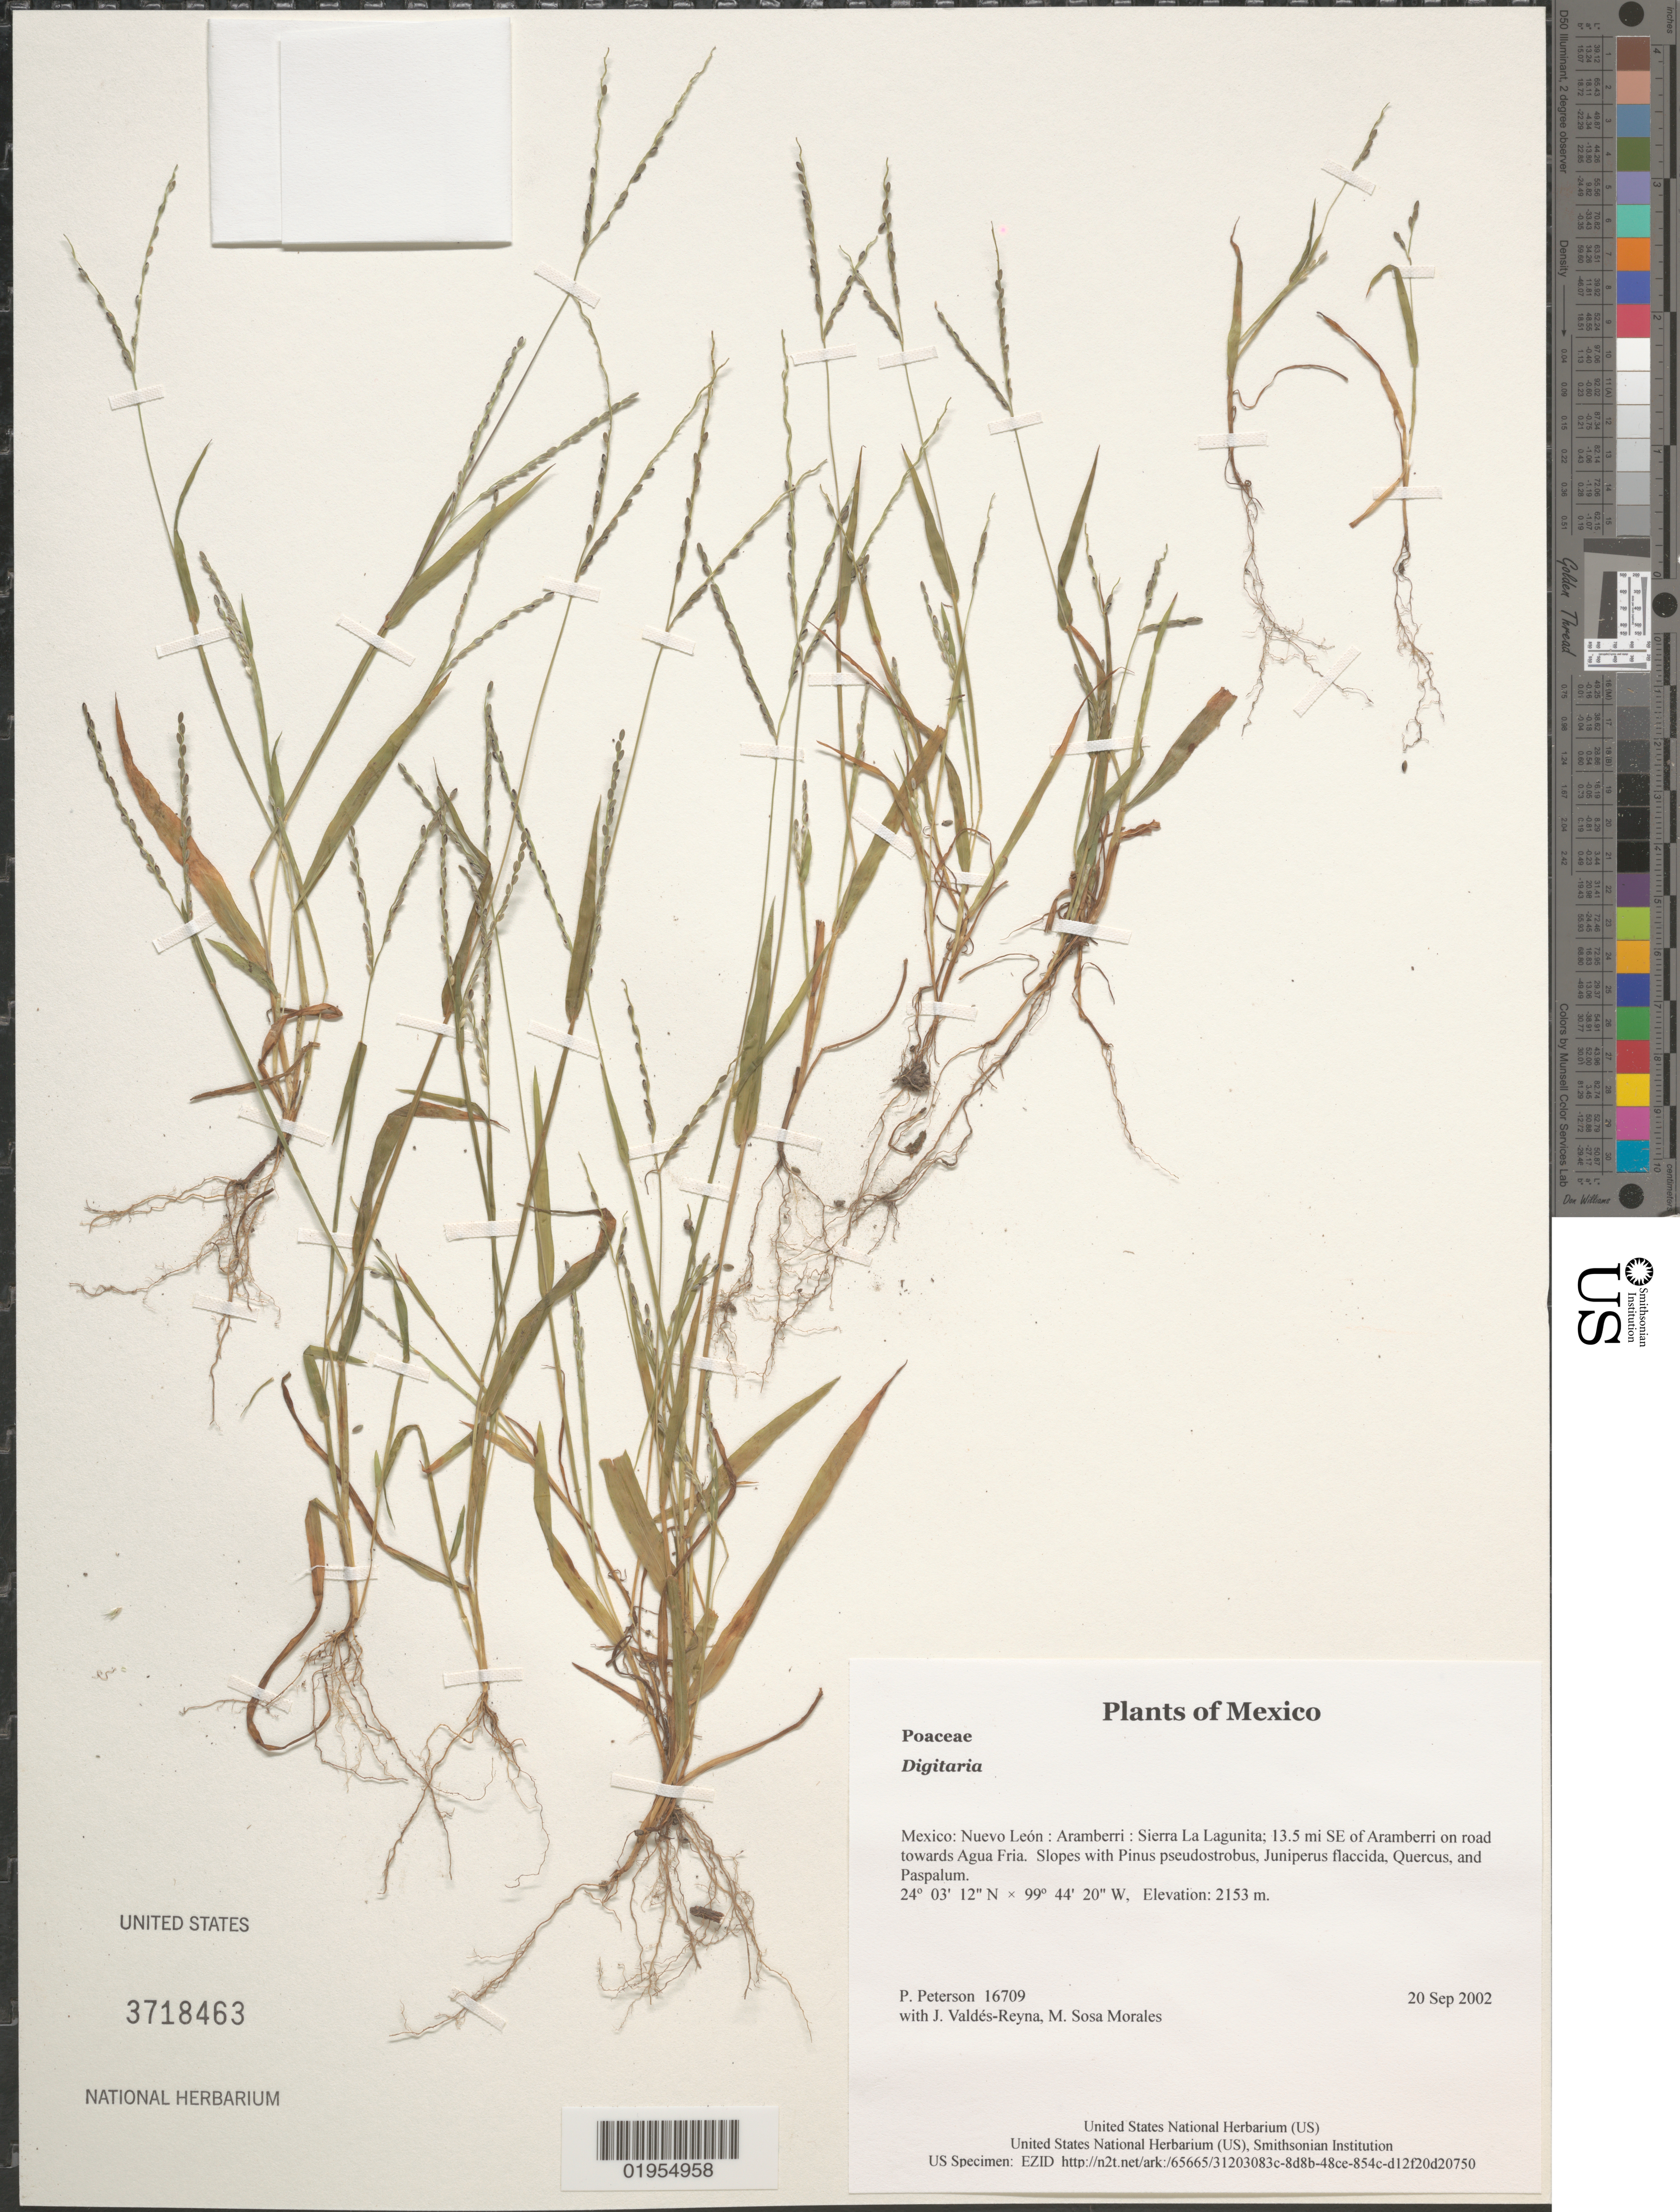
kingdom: Plantae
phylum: Tracheophyta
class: Liliopsida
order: Poales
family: Poaceae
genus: Digitaria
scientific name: Digitaria sp.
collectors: P. M. Peterson, J. Valdés-Reyna & M. Sosa Morales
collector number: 16709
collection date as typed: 20 Sep 2002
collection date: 2002-09-20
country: Mexico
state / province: Nuevo León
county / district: Aramberri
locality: Sierra La Lagunita; 13.5 mi SE of Aramberri on road towards Agua Fria. Slopes with Pinus pseudostrobus, Juniperus flaccida, Quercus, and Paspalum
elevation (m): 2153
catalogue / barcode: US 3718463